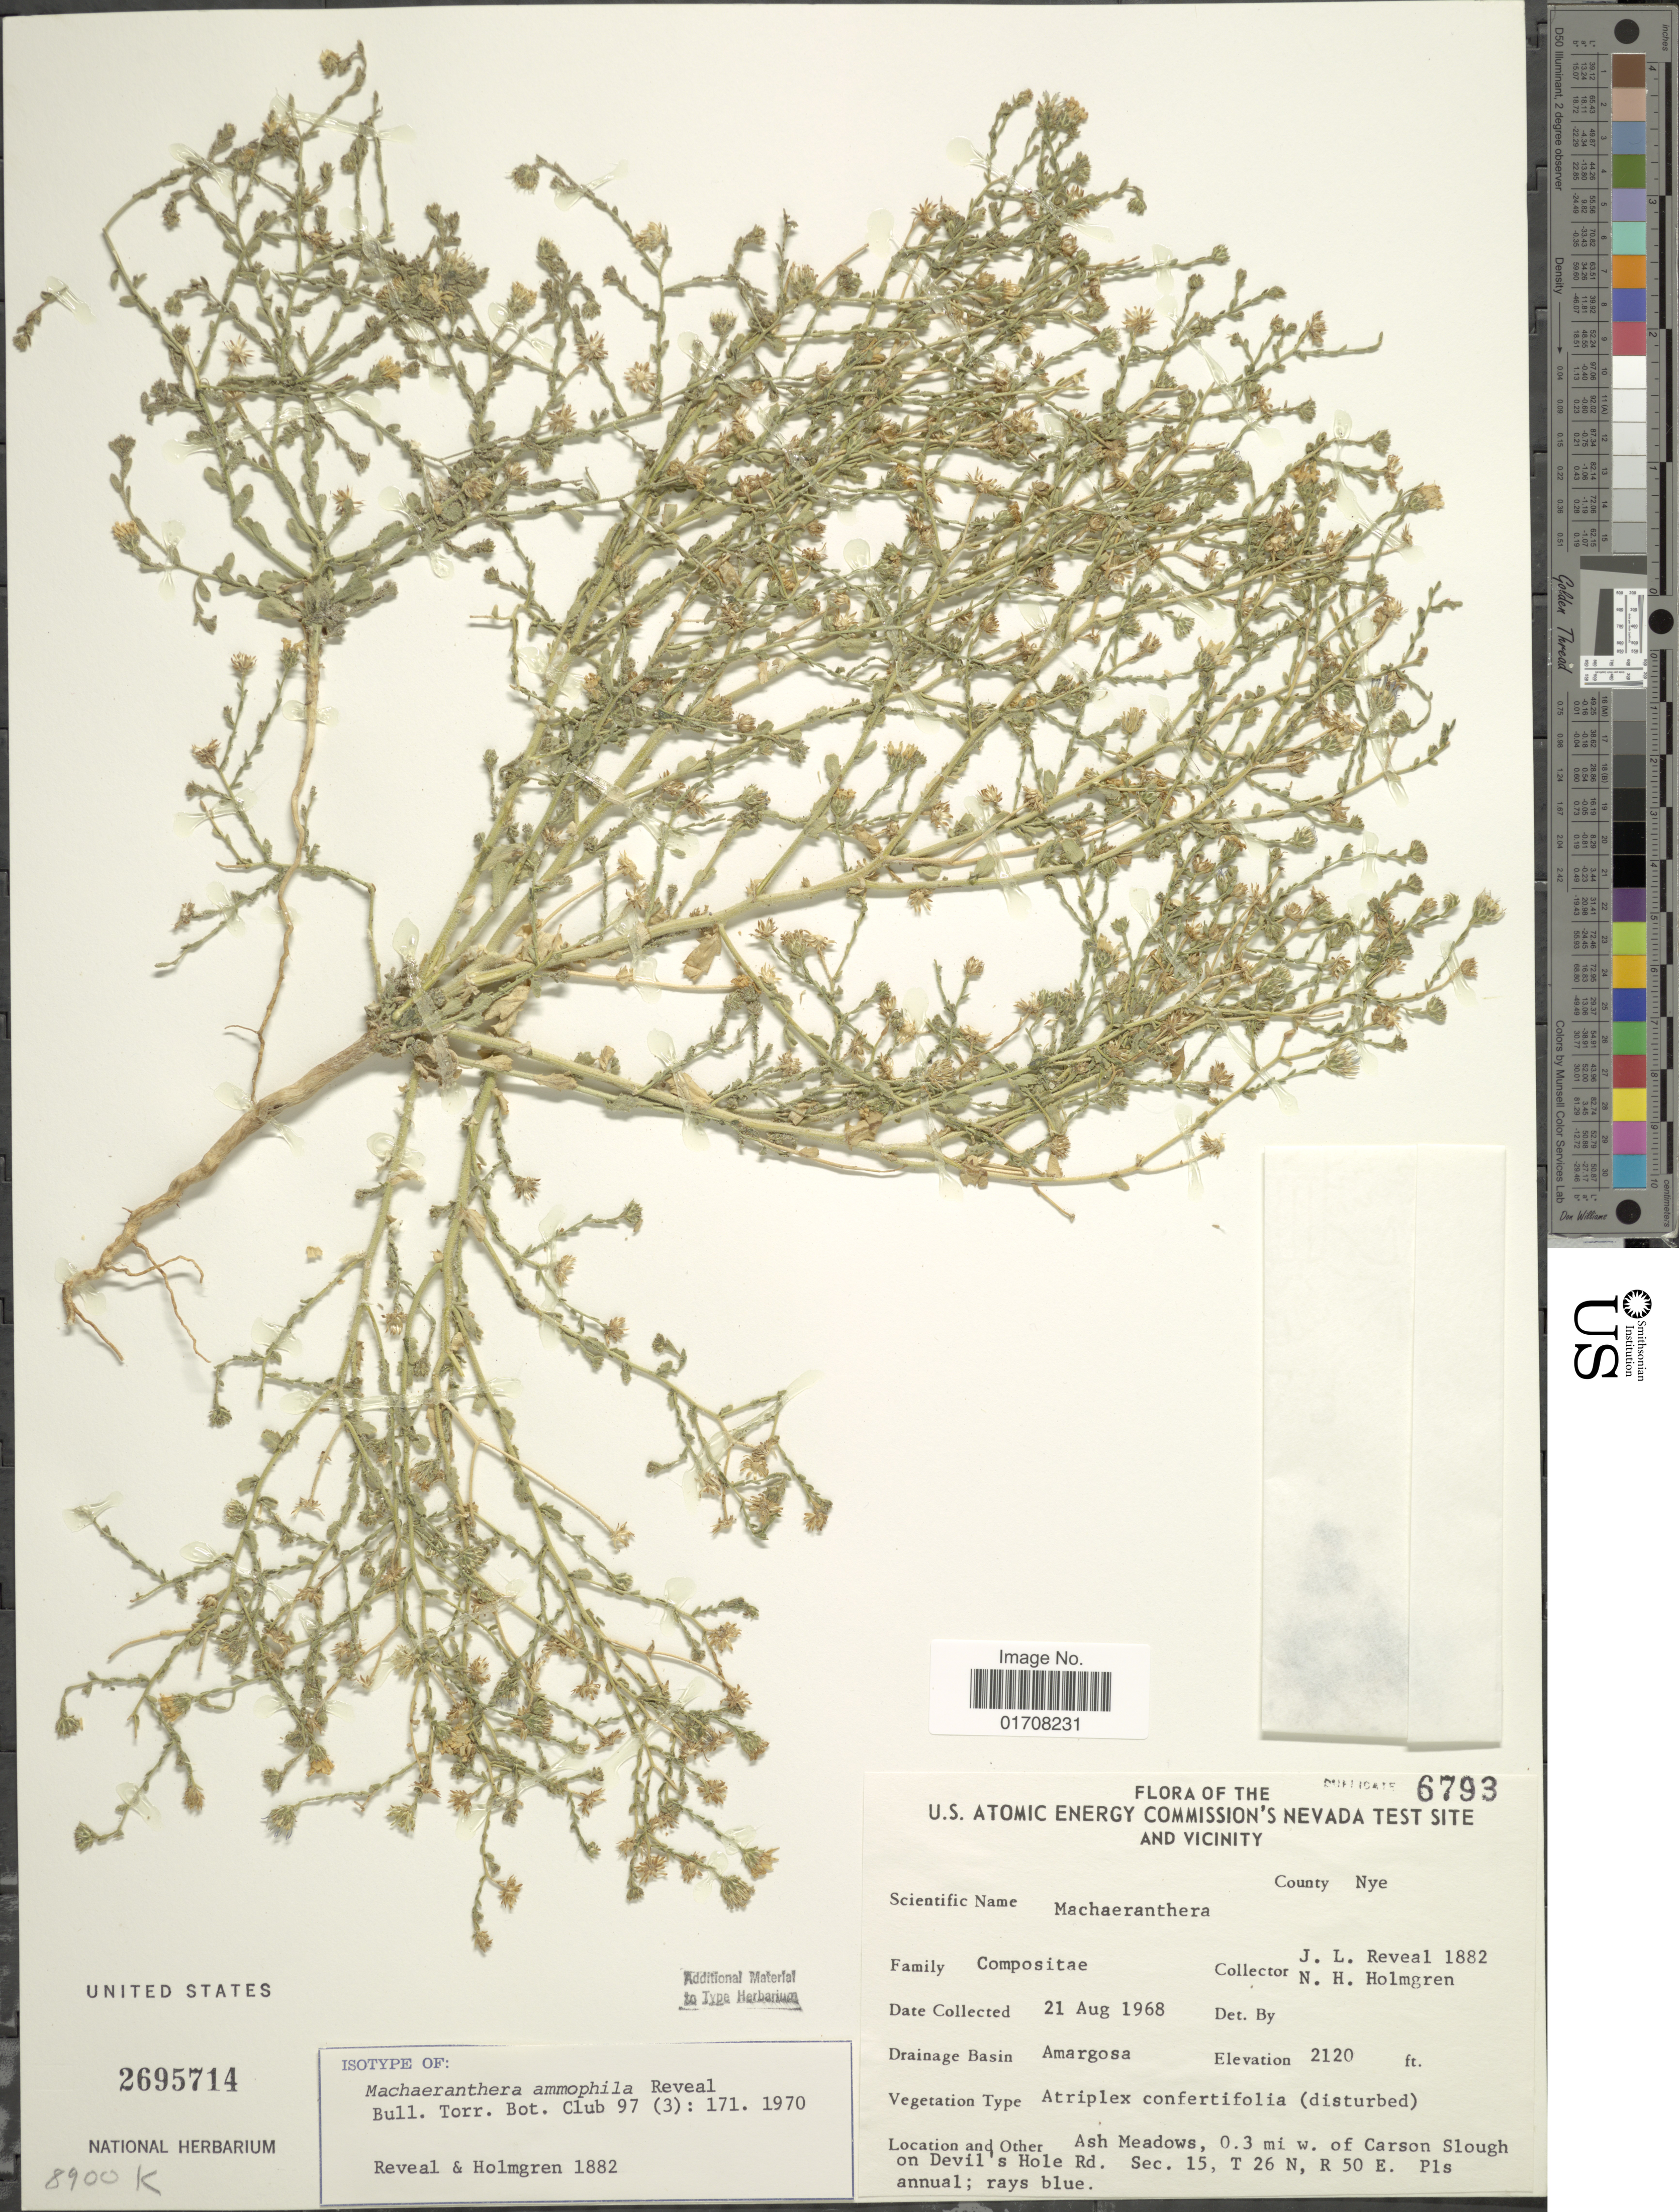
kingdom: Plantae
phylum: Tracheophyta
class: Magnoliopsida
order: Asterales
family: Asteraceae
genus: Machaeranthera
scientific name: Machaeranthera ammophila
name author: Reveal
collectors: J. L. Reveal & N. H. Holmgren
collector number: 1882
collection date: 1968-08-21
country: United States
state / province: Nevada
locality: U. S. Atomic Energy Commission's Nevada Test Site and Vicinity, County Nye, Drainage Basin Amargosa, Ash Meadows, 0.3 mi w. of Carson Slough on Devil's Hole Rd., Sec.15, T26N, R50E. Pls annual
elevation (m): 646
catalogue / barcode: US 2695714